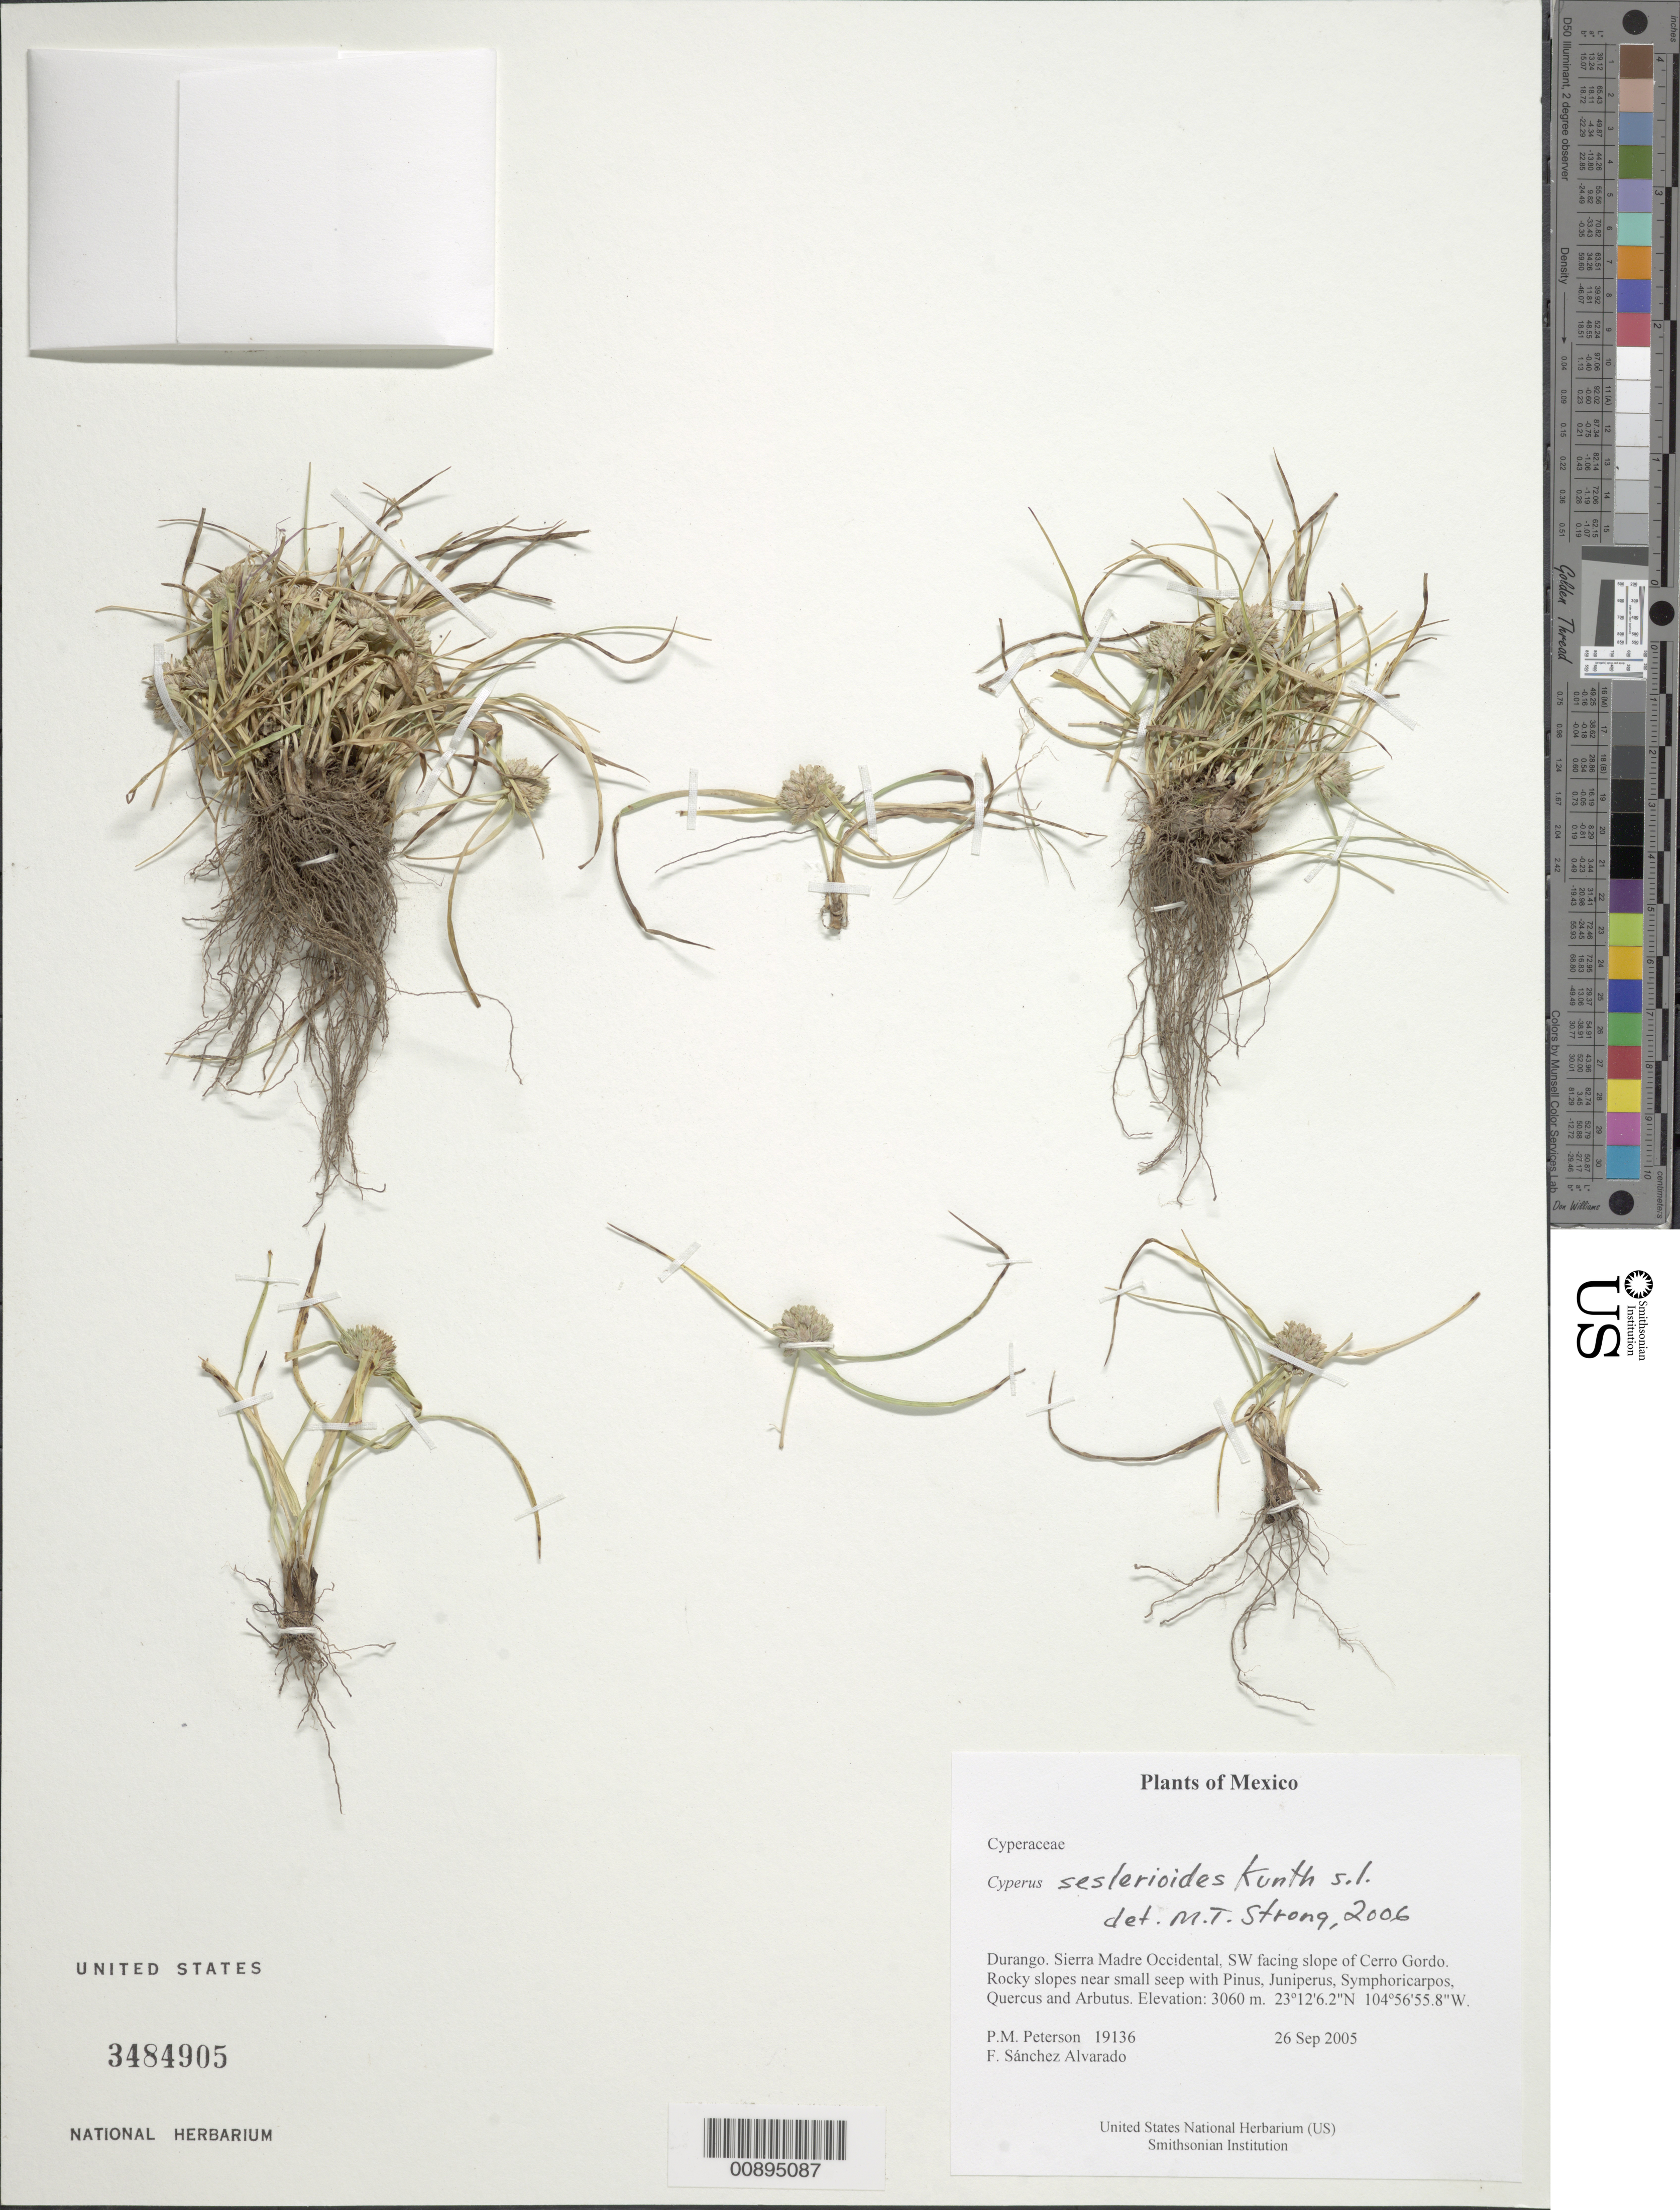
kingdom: Plantae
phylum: Tracheophyta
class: Liliopsida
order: Poales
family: Cyperaceae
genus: Cyperus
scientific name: Cyperus andinus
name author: Palla ex Kük. in Engl.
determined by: González, M. S.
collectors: P. M. Peterson & F. Sánchez Alvarado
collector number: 19136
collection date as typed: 26 Sep 2005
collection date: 2005-09-26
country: Mexico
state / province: Durango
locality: Sierra Madre Occidental, SW facing slope of Cerro Gordo. Rocky slopes near small seep with Pinus, Juniperus, Symphoricarpos, Quercus and Arbutus.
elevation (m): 3060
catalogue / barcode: US 3484905